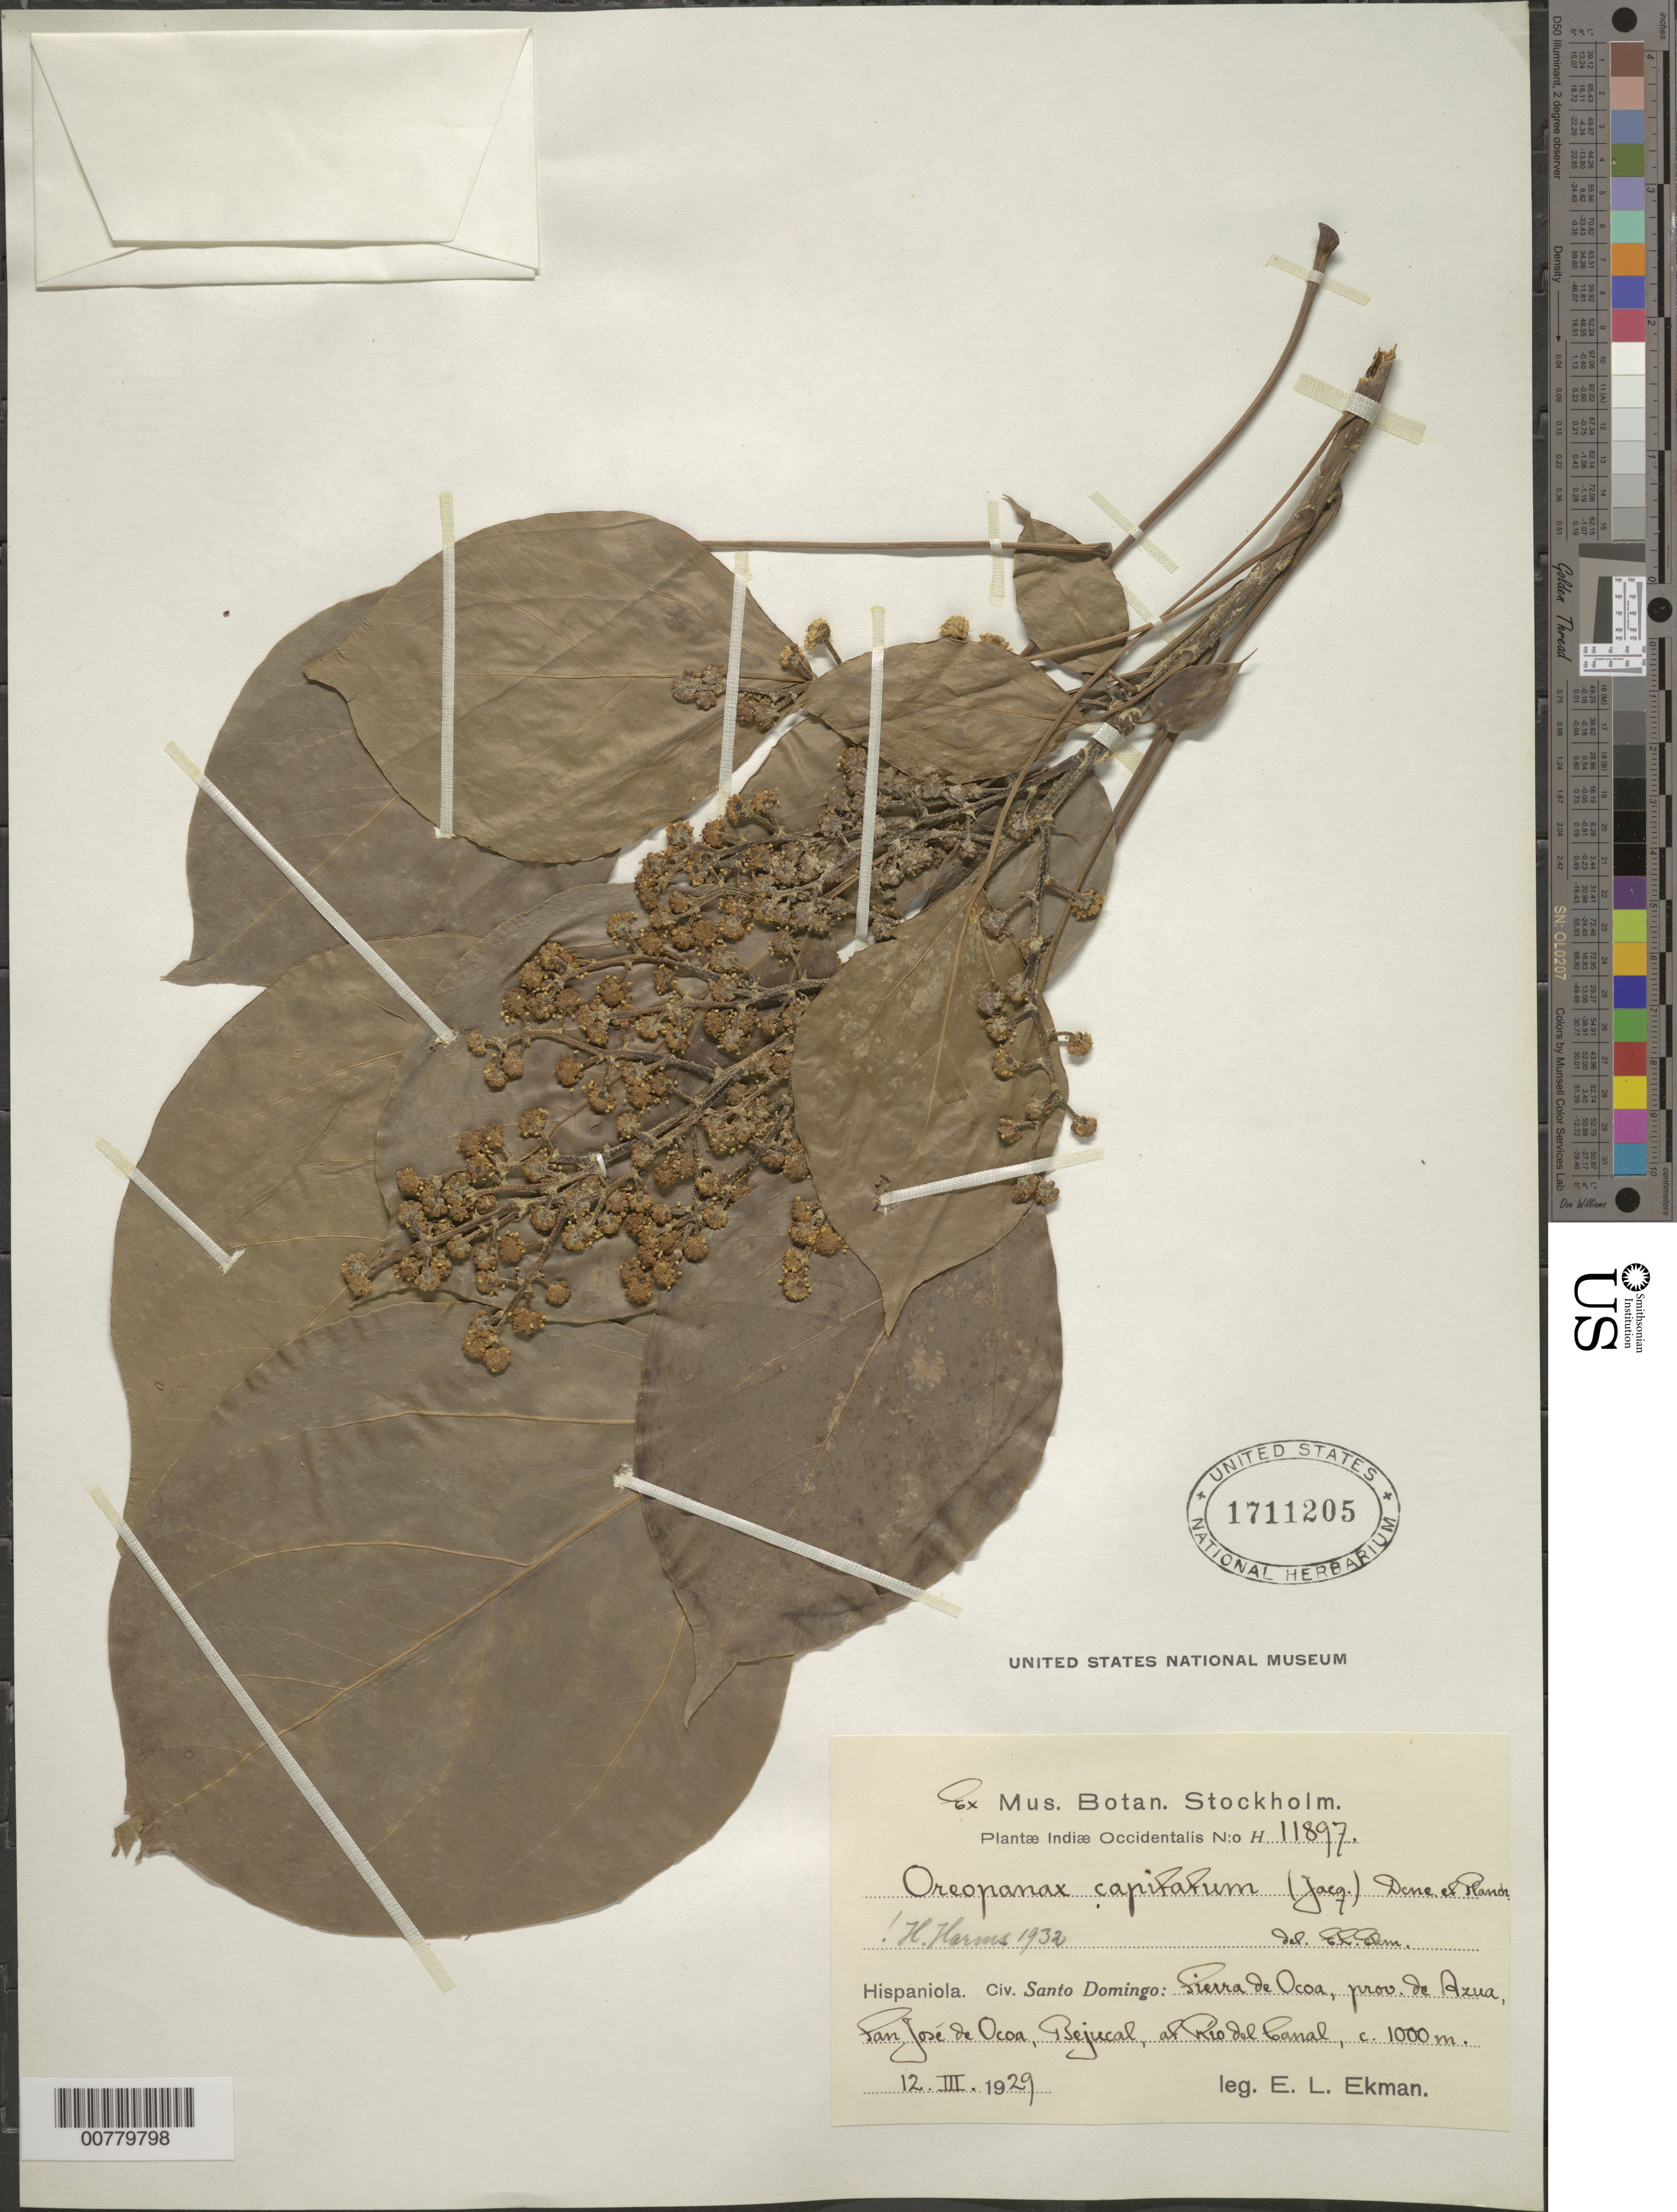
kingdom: Plantae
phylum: Tracheophyta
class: Magnoliopsida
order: Apiales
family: Araliaceae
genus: Oreopanax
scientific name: Oreopanax capitatus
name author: (Jacq.) Decne. & Planch.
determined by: Harms, H.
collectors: E. L. Ekman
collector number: H 11897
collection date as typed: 12 Mar 1929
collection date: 1929-03-12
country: Dominican Republic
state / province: Azua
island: Hispaniola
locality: Sierra de Ocoa, San José de Ocoa, Bejucal, at Del Canal River.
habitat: At river.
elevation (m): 1000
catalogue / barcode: US 1711205